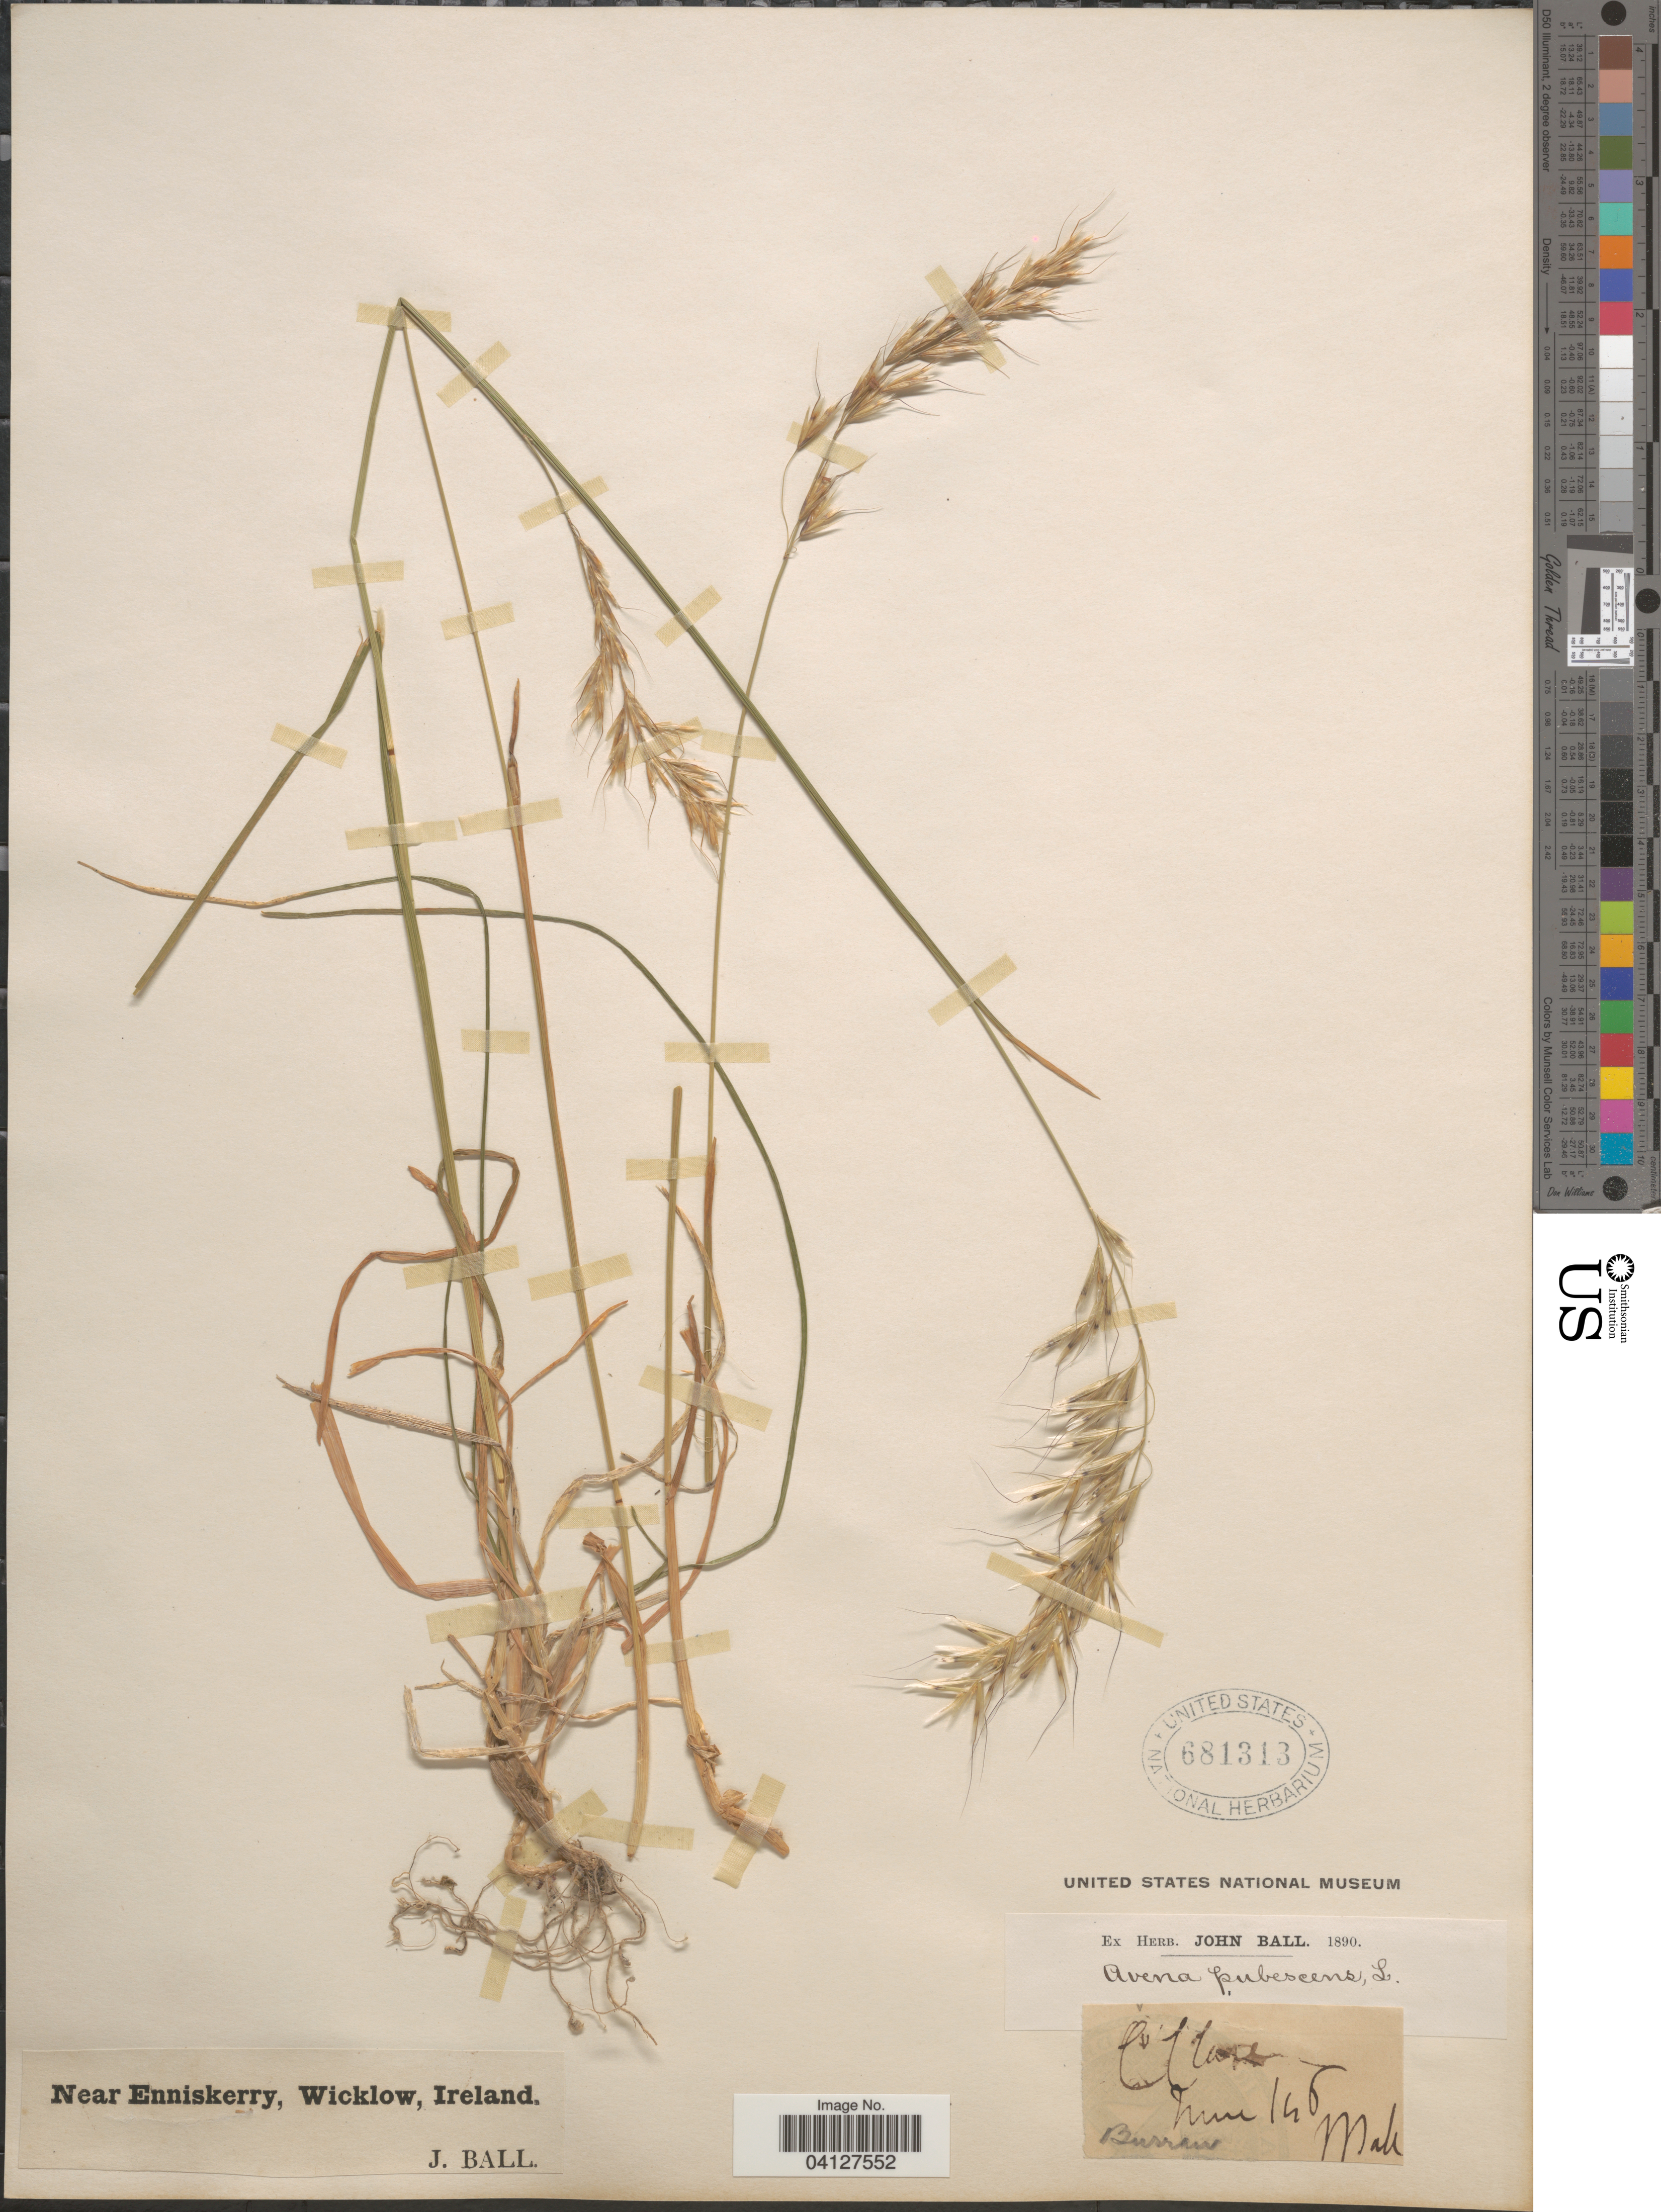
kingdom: Plantae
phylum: Tracheophyta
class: Liliopsida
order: Poales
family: Poaceae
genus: Avena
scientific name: Avena pubescens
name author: Huds.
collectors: Burrow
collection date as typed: Transcribed d/m/y: /6/46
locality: Male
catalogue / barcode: US 681313